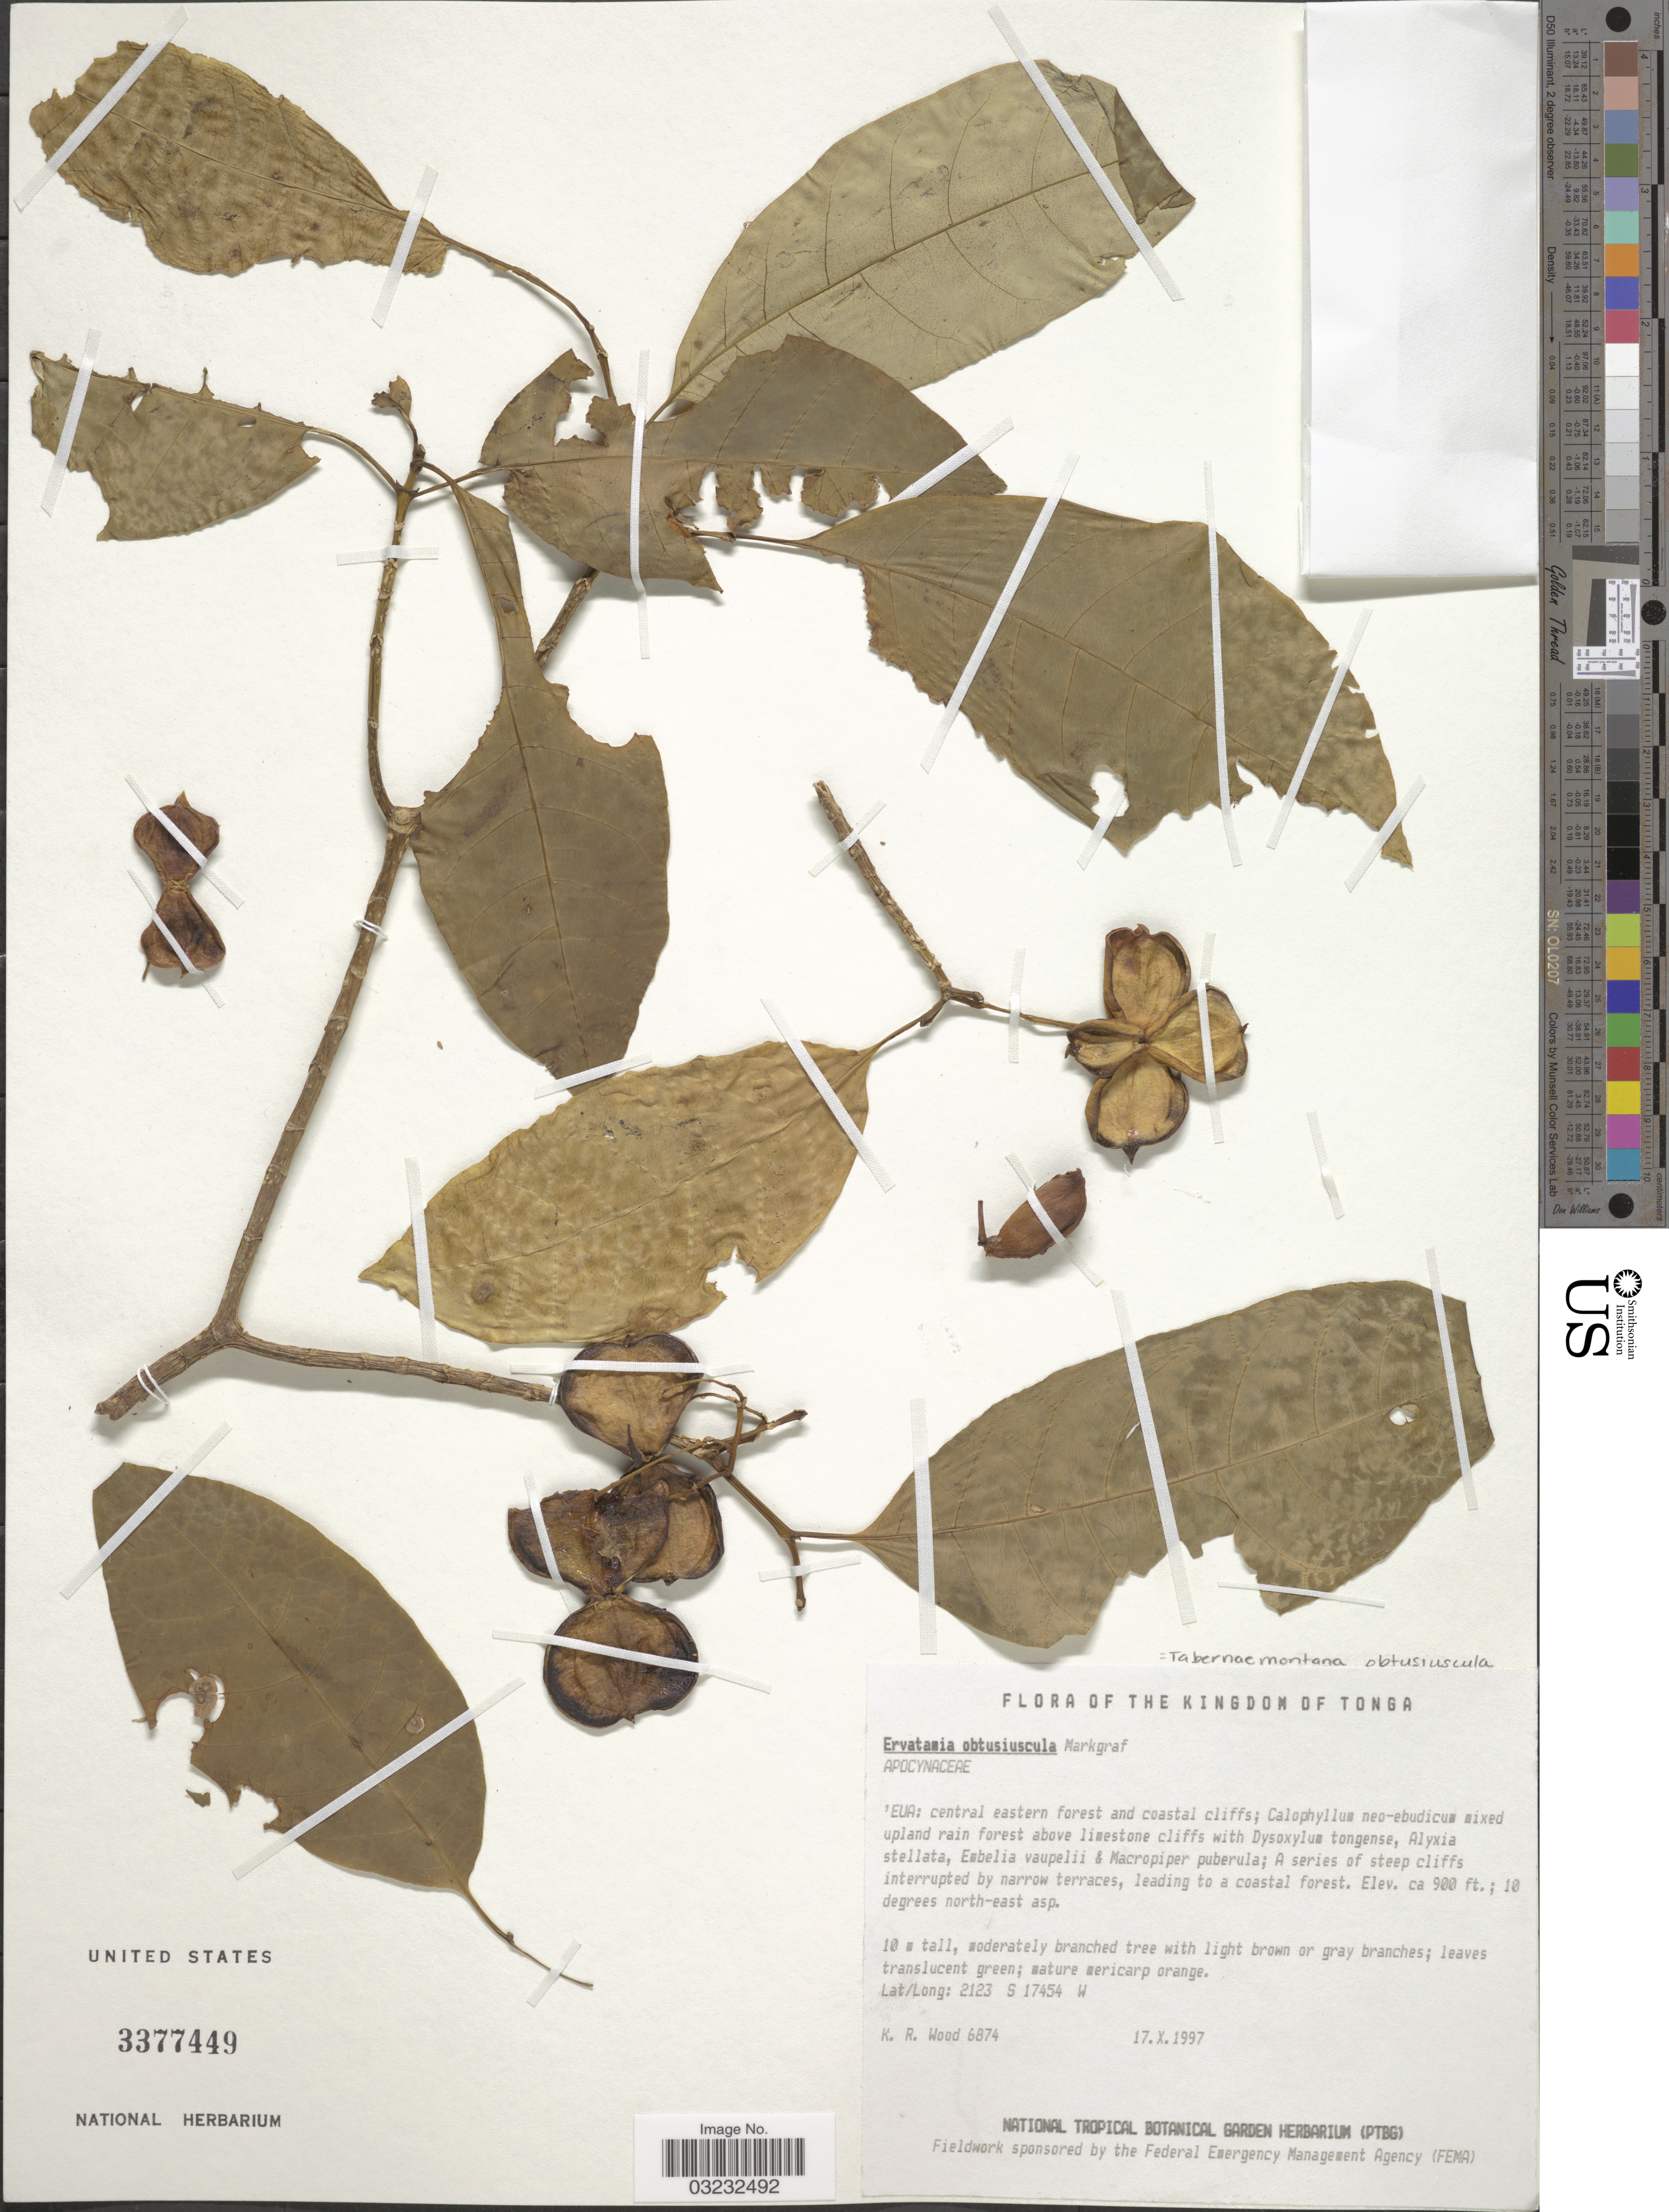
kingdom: Plantae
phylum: Tracheophyta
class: Magnoliopsida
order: Gentianales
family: Apocynaceae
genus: Tabernaemontana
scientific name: Tabernaemontana pandacaqui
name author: Poir.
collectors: K. R. Wood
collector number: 6874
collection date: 1997-10-17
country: Tonga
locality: The Kingdom of Tonga, 'EUA: central eastern forest and coastal cliffs.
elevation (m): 274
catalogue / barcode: US 3377449